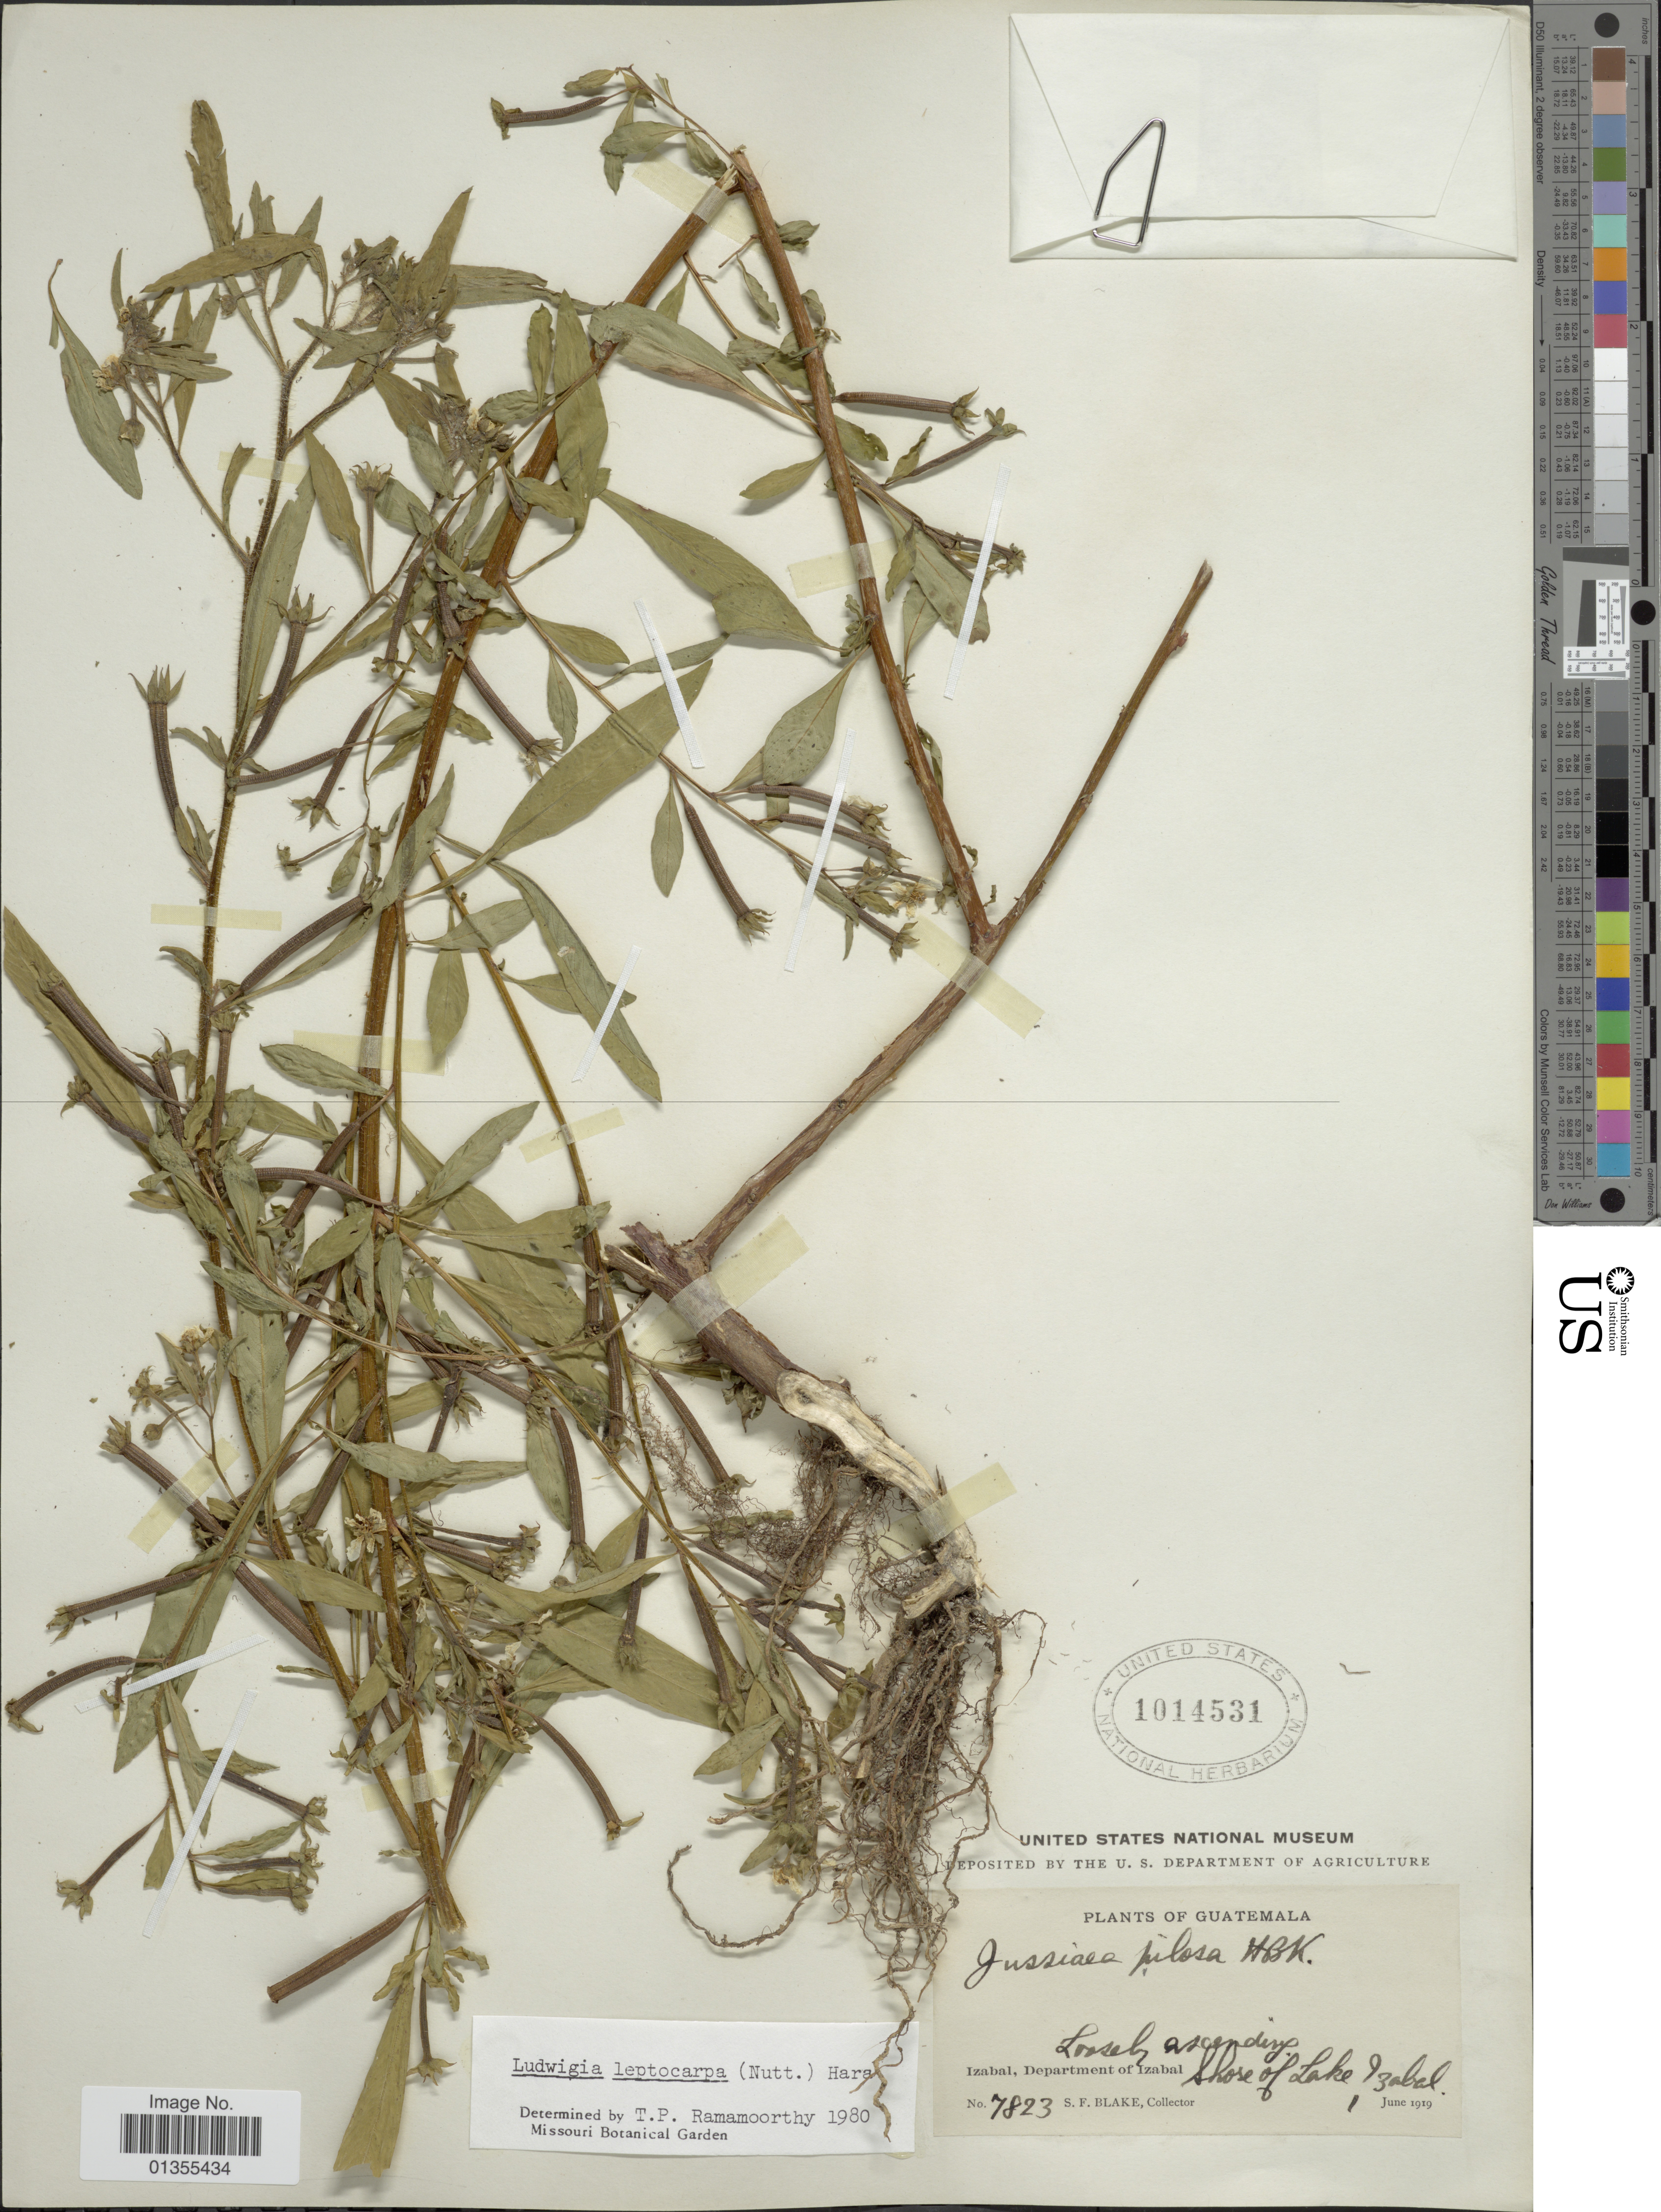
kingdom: Plantae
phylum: Tracheophyta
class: Magnoliopsida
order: Myrtales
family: Onagraceae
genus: Ludwigia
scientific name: Ludwigia nervosa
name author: (Poir.) H. Hara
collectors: S. Blake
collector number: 7823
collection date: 1919-06-01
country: Guatemala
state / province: Izabal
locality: Department of Izabal. Shore of Lake Izabal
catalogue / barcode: US 1014531